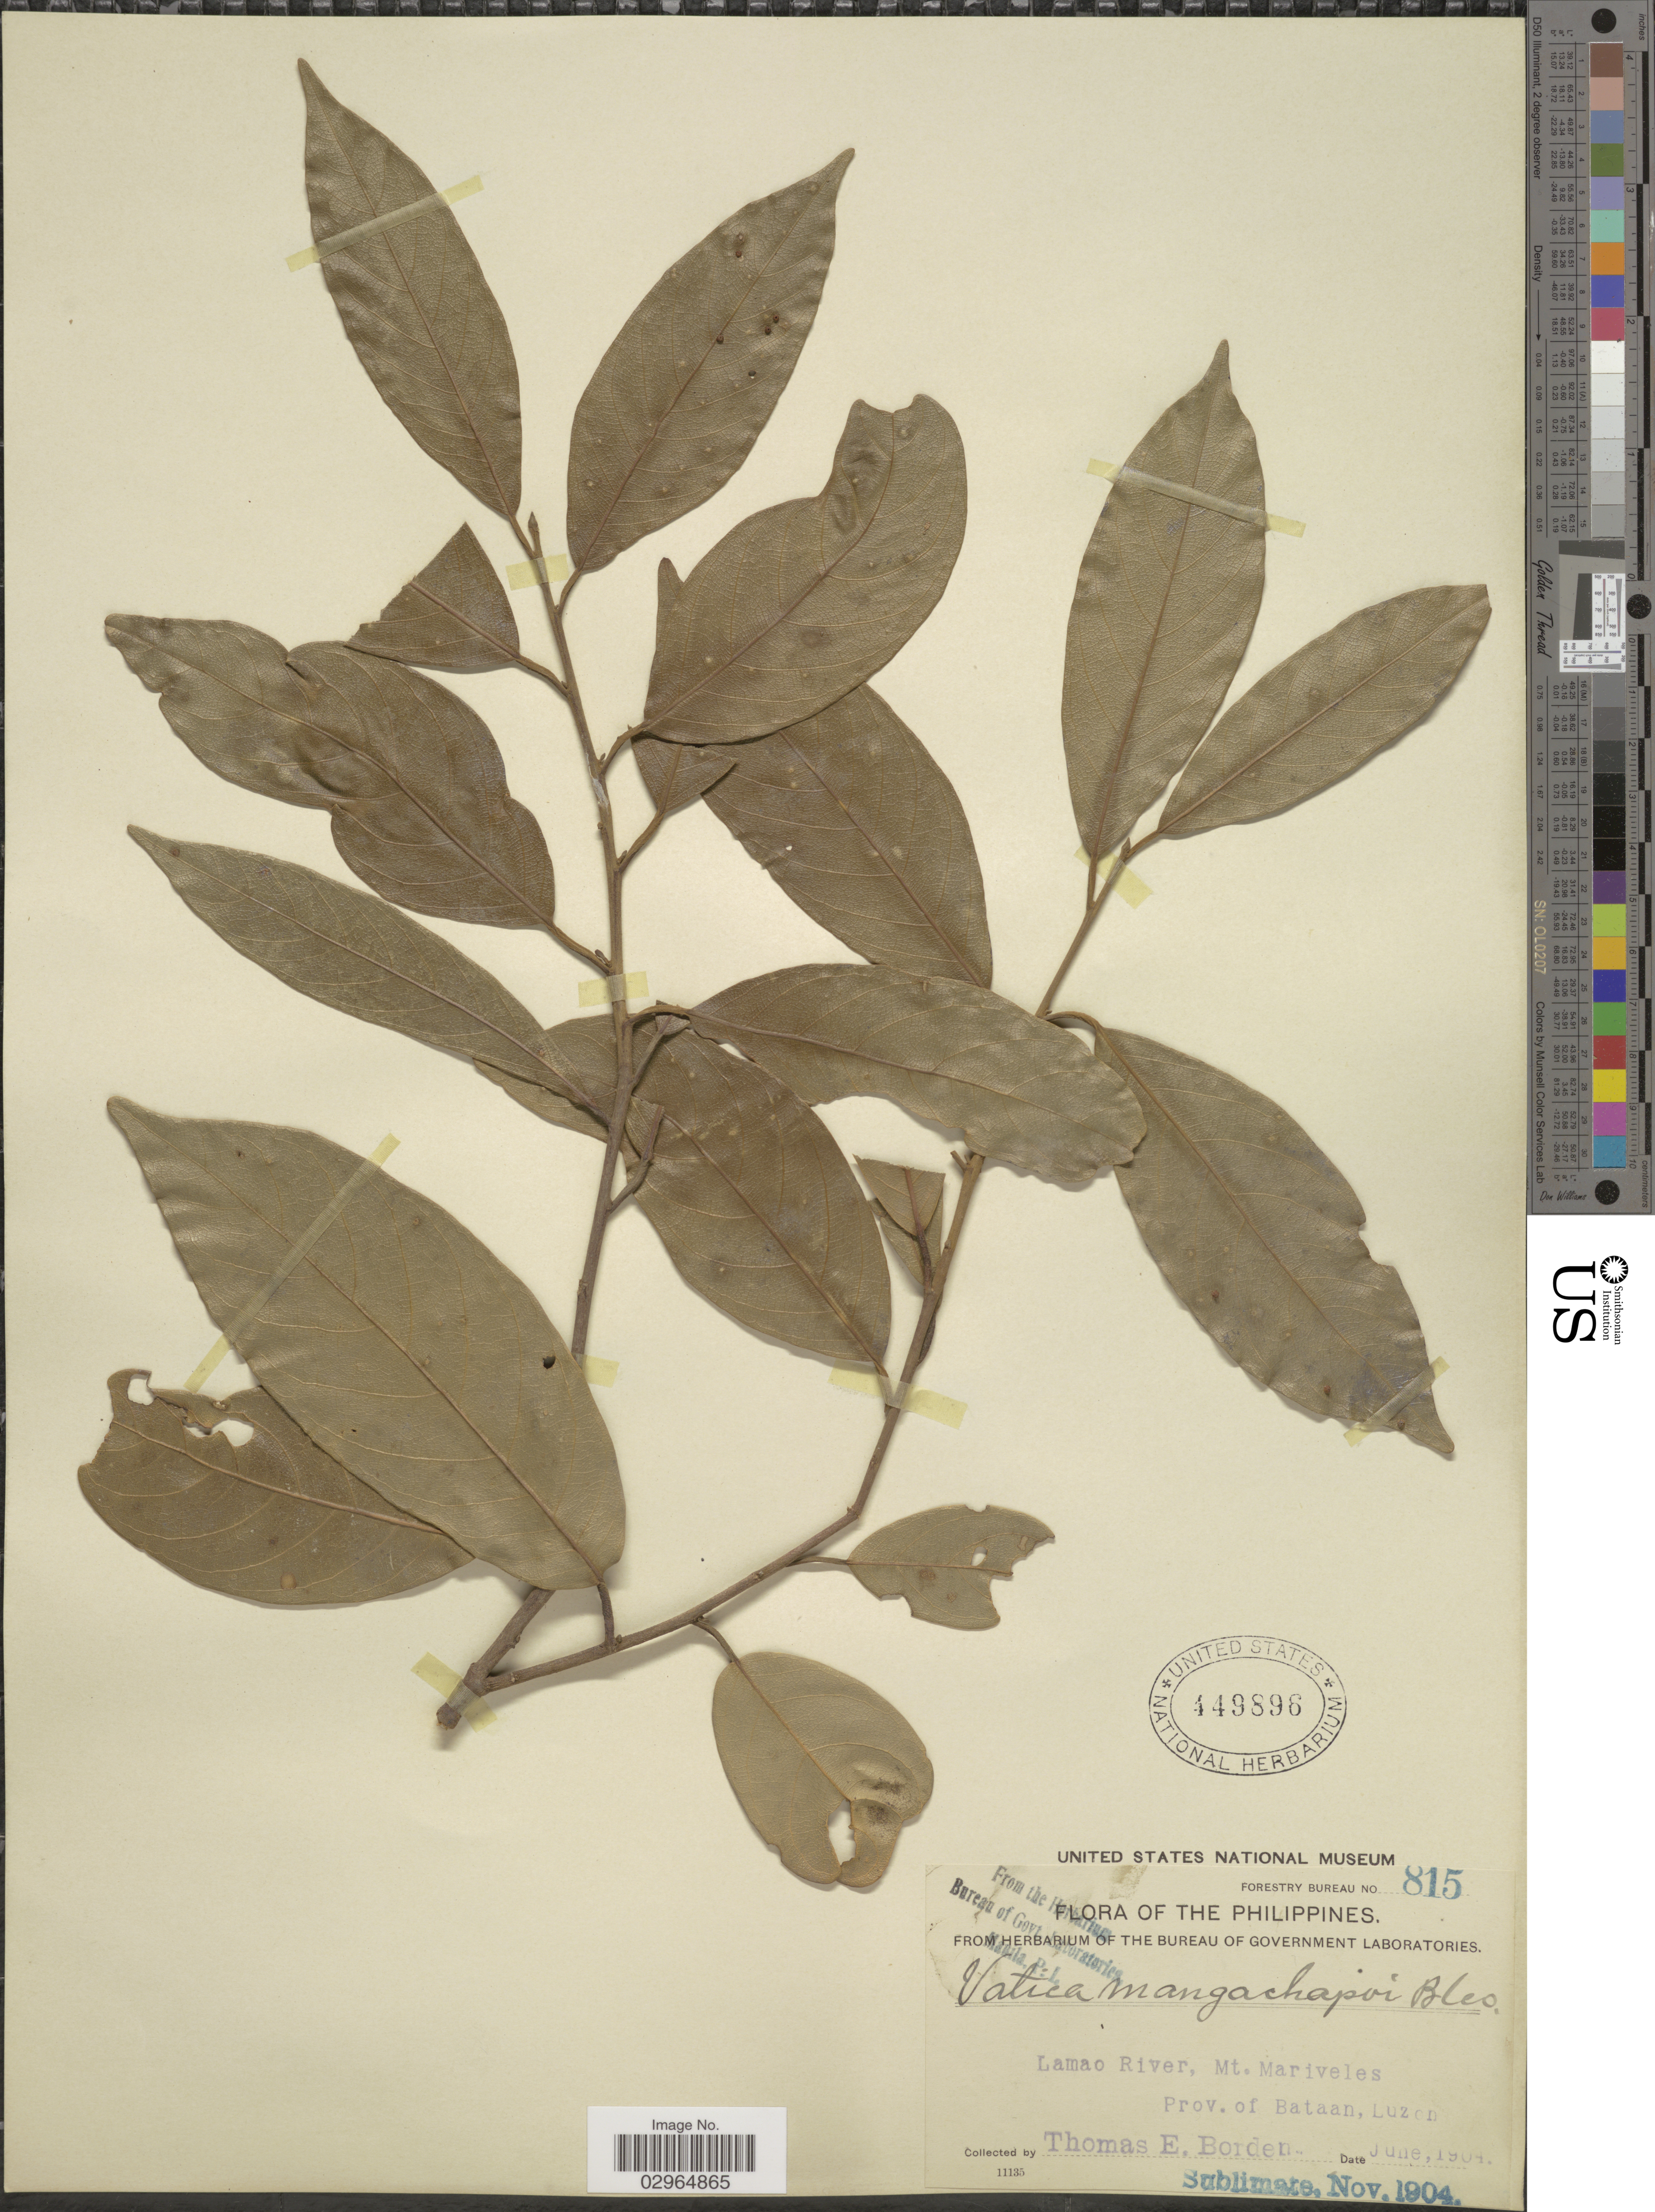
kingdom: Plantae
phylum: Tracheophyta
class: Magnoliopsida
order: Malvales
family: Dipterocarpaceae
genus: Vatica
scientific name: Vatica mangachapoi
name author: Blanco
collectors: T. E. Borden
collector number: Forestry Bureau 815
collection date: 1904-06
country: Philippines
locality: Lamao river, Mt. Mariveles. Prov. of Bataan, Luzon.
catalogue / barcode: US 449896